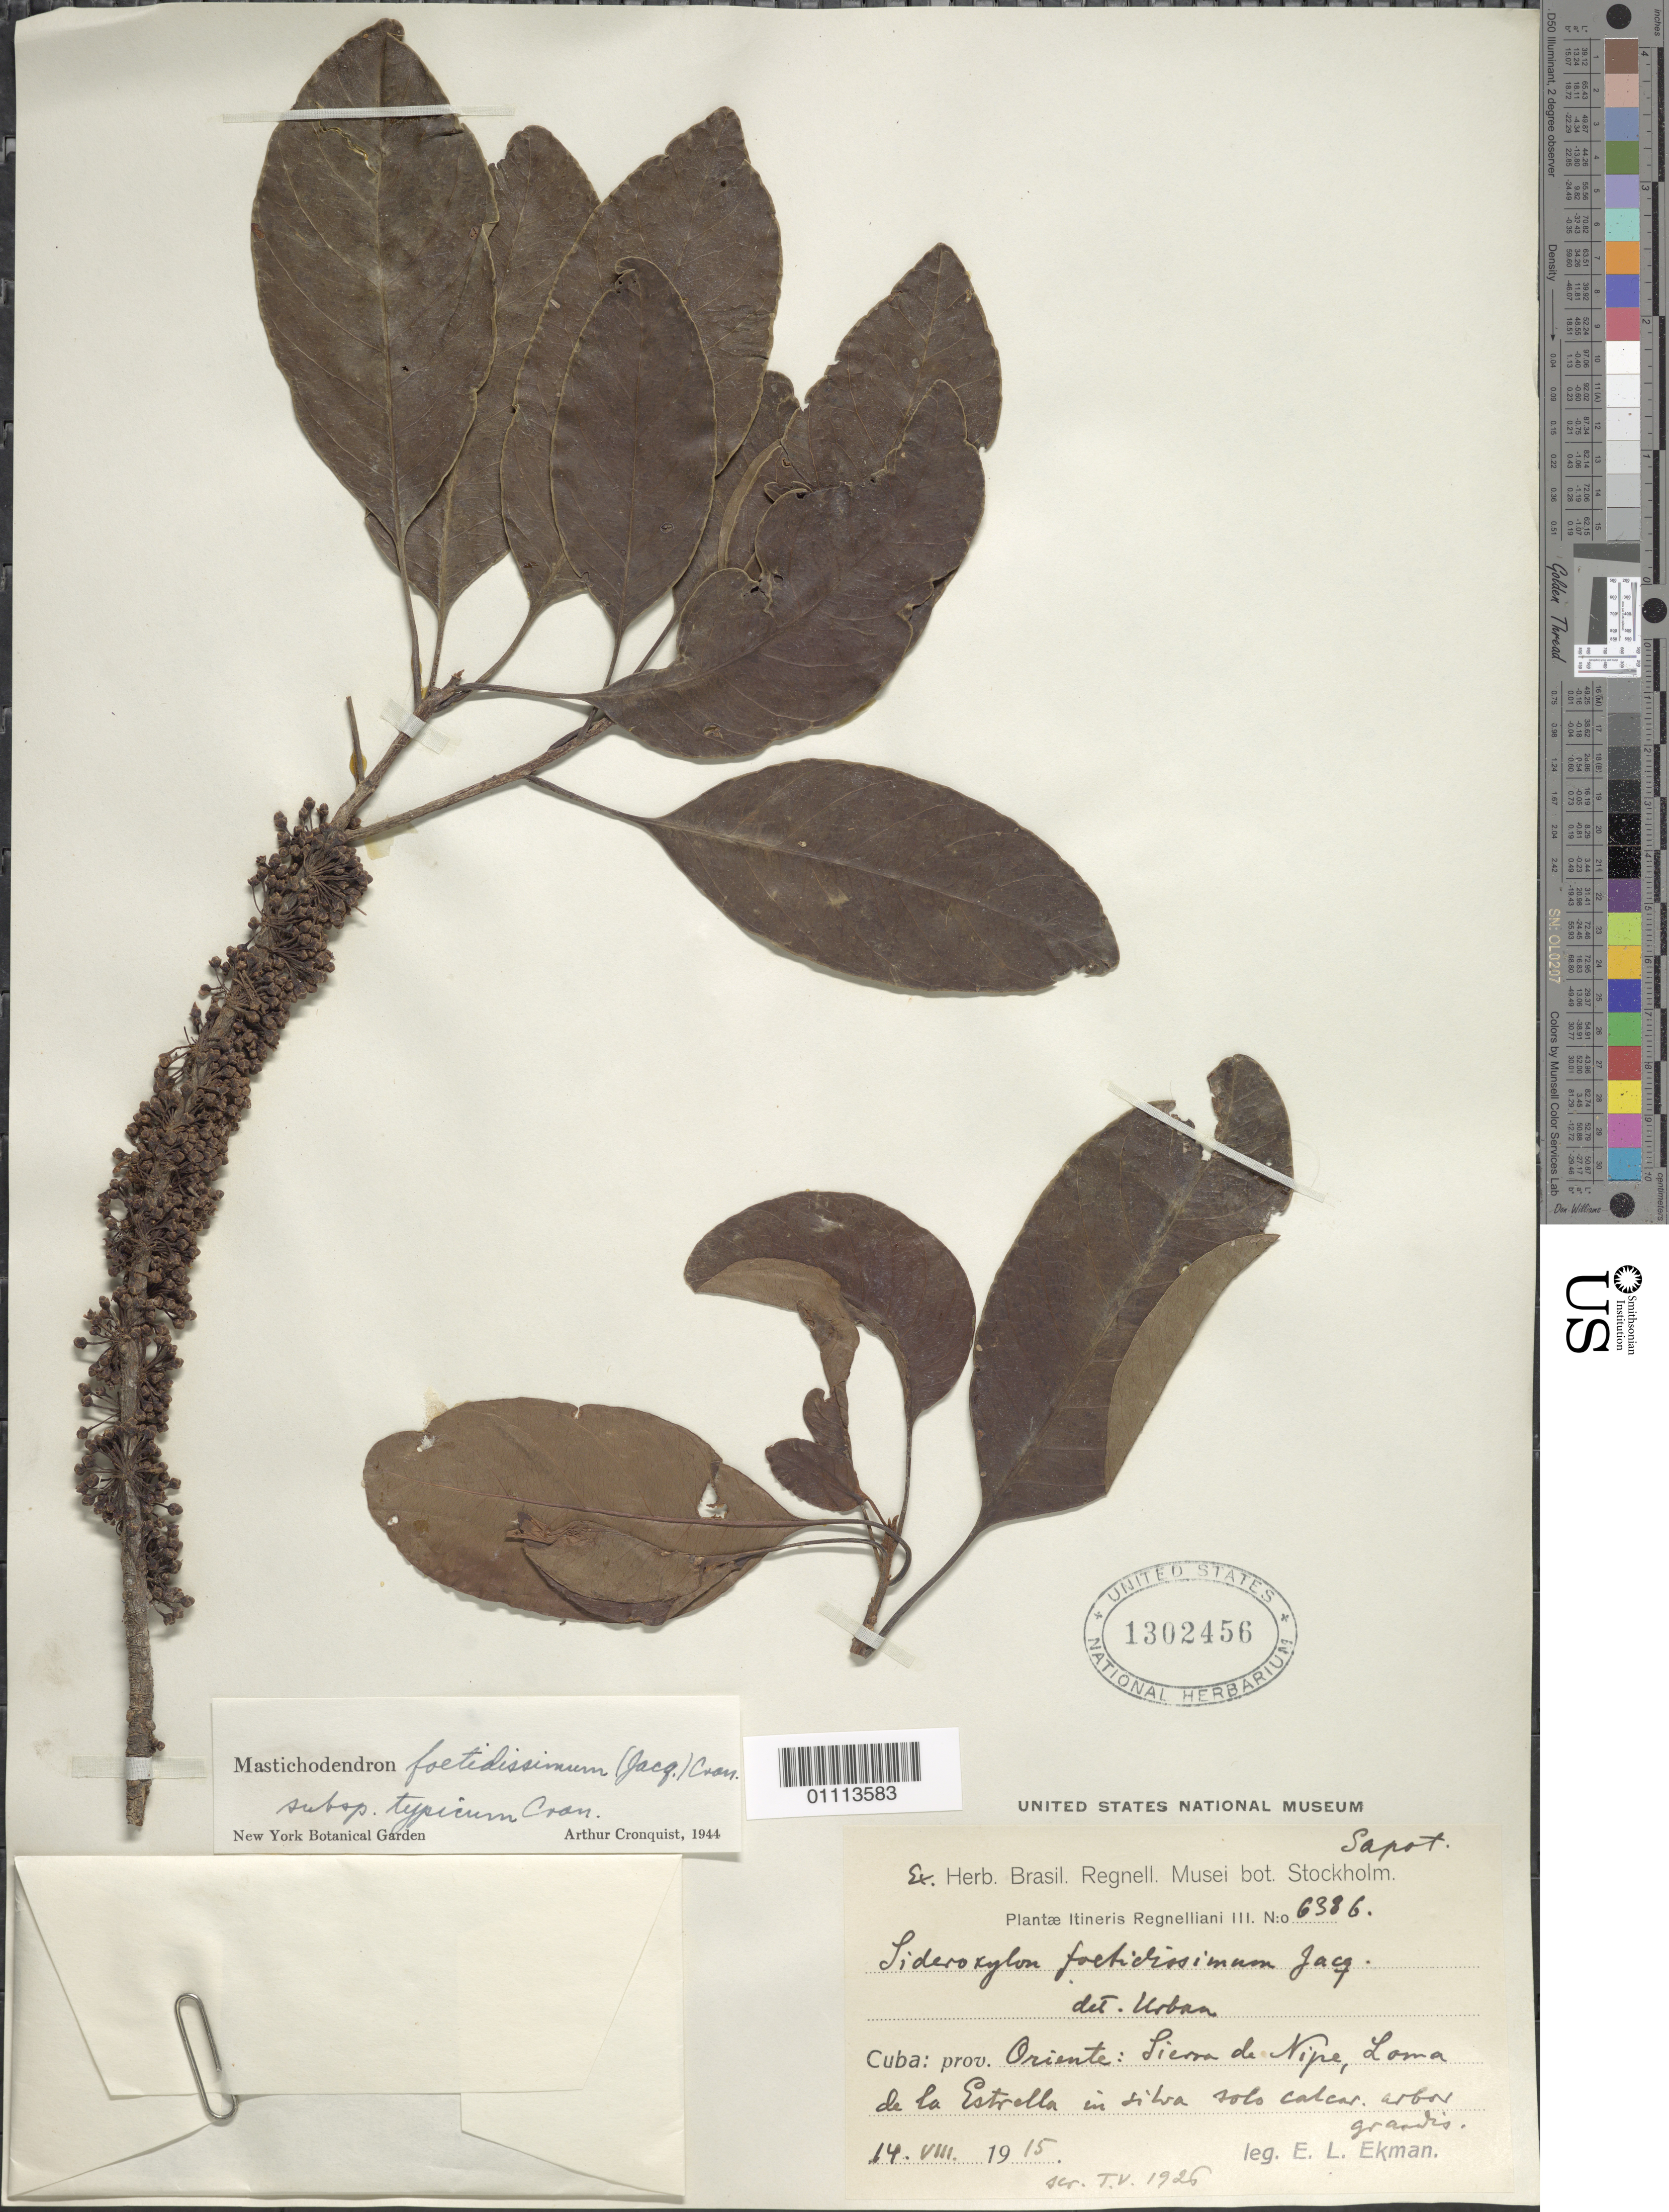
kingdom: Plantae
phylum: Tracheophyta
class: Magnoliopsida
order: Ericales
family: Sapotaceae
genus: Sideroxylon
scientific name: Sideroxylon foetidissimum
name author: Jacq.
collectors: E. L. Ekman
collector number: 6386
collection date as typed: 14 Aug 1915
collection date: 1915-08-14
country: Cuba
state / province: Holguín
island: Cuba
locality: Sierra de Nipe, Loma de la Estrella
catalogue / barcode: US 1302456